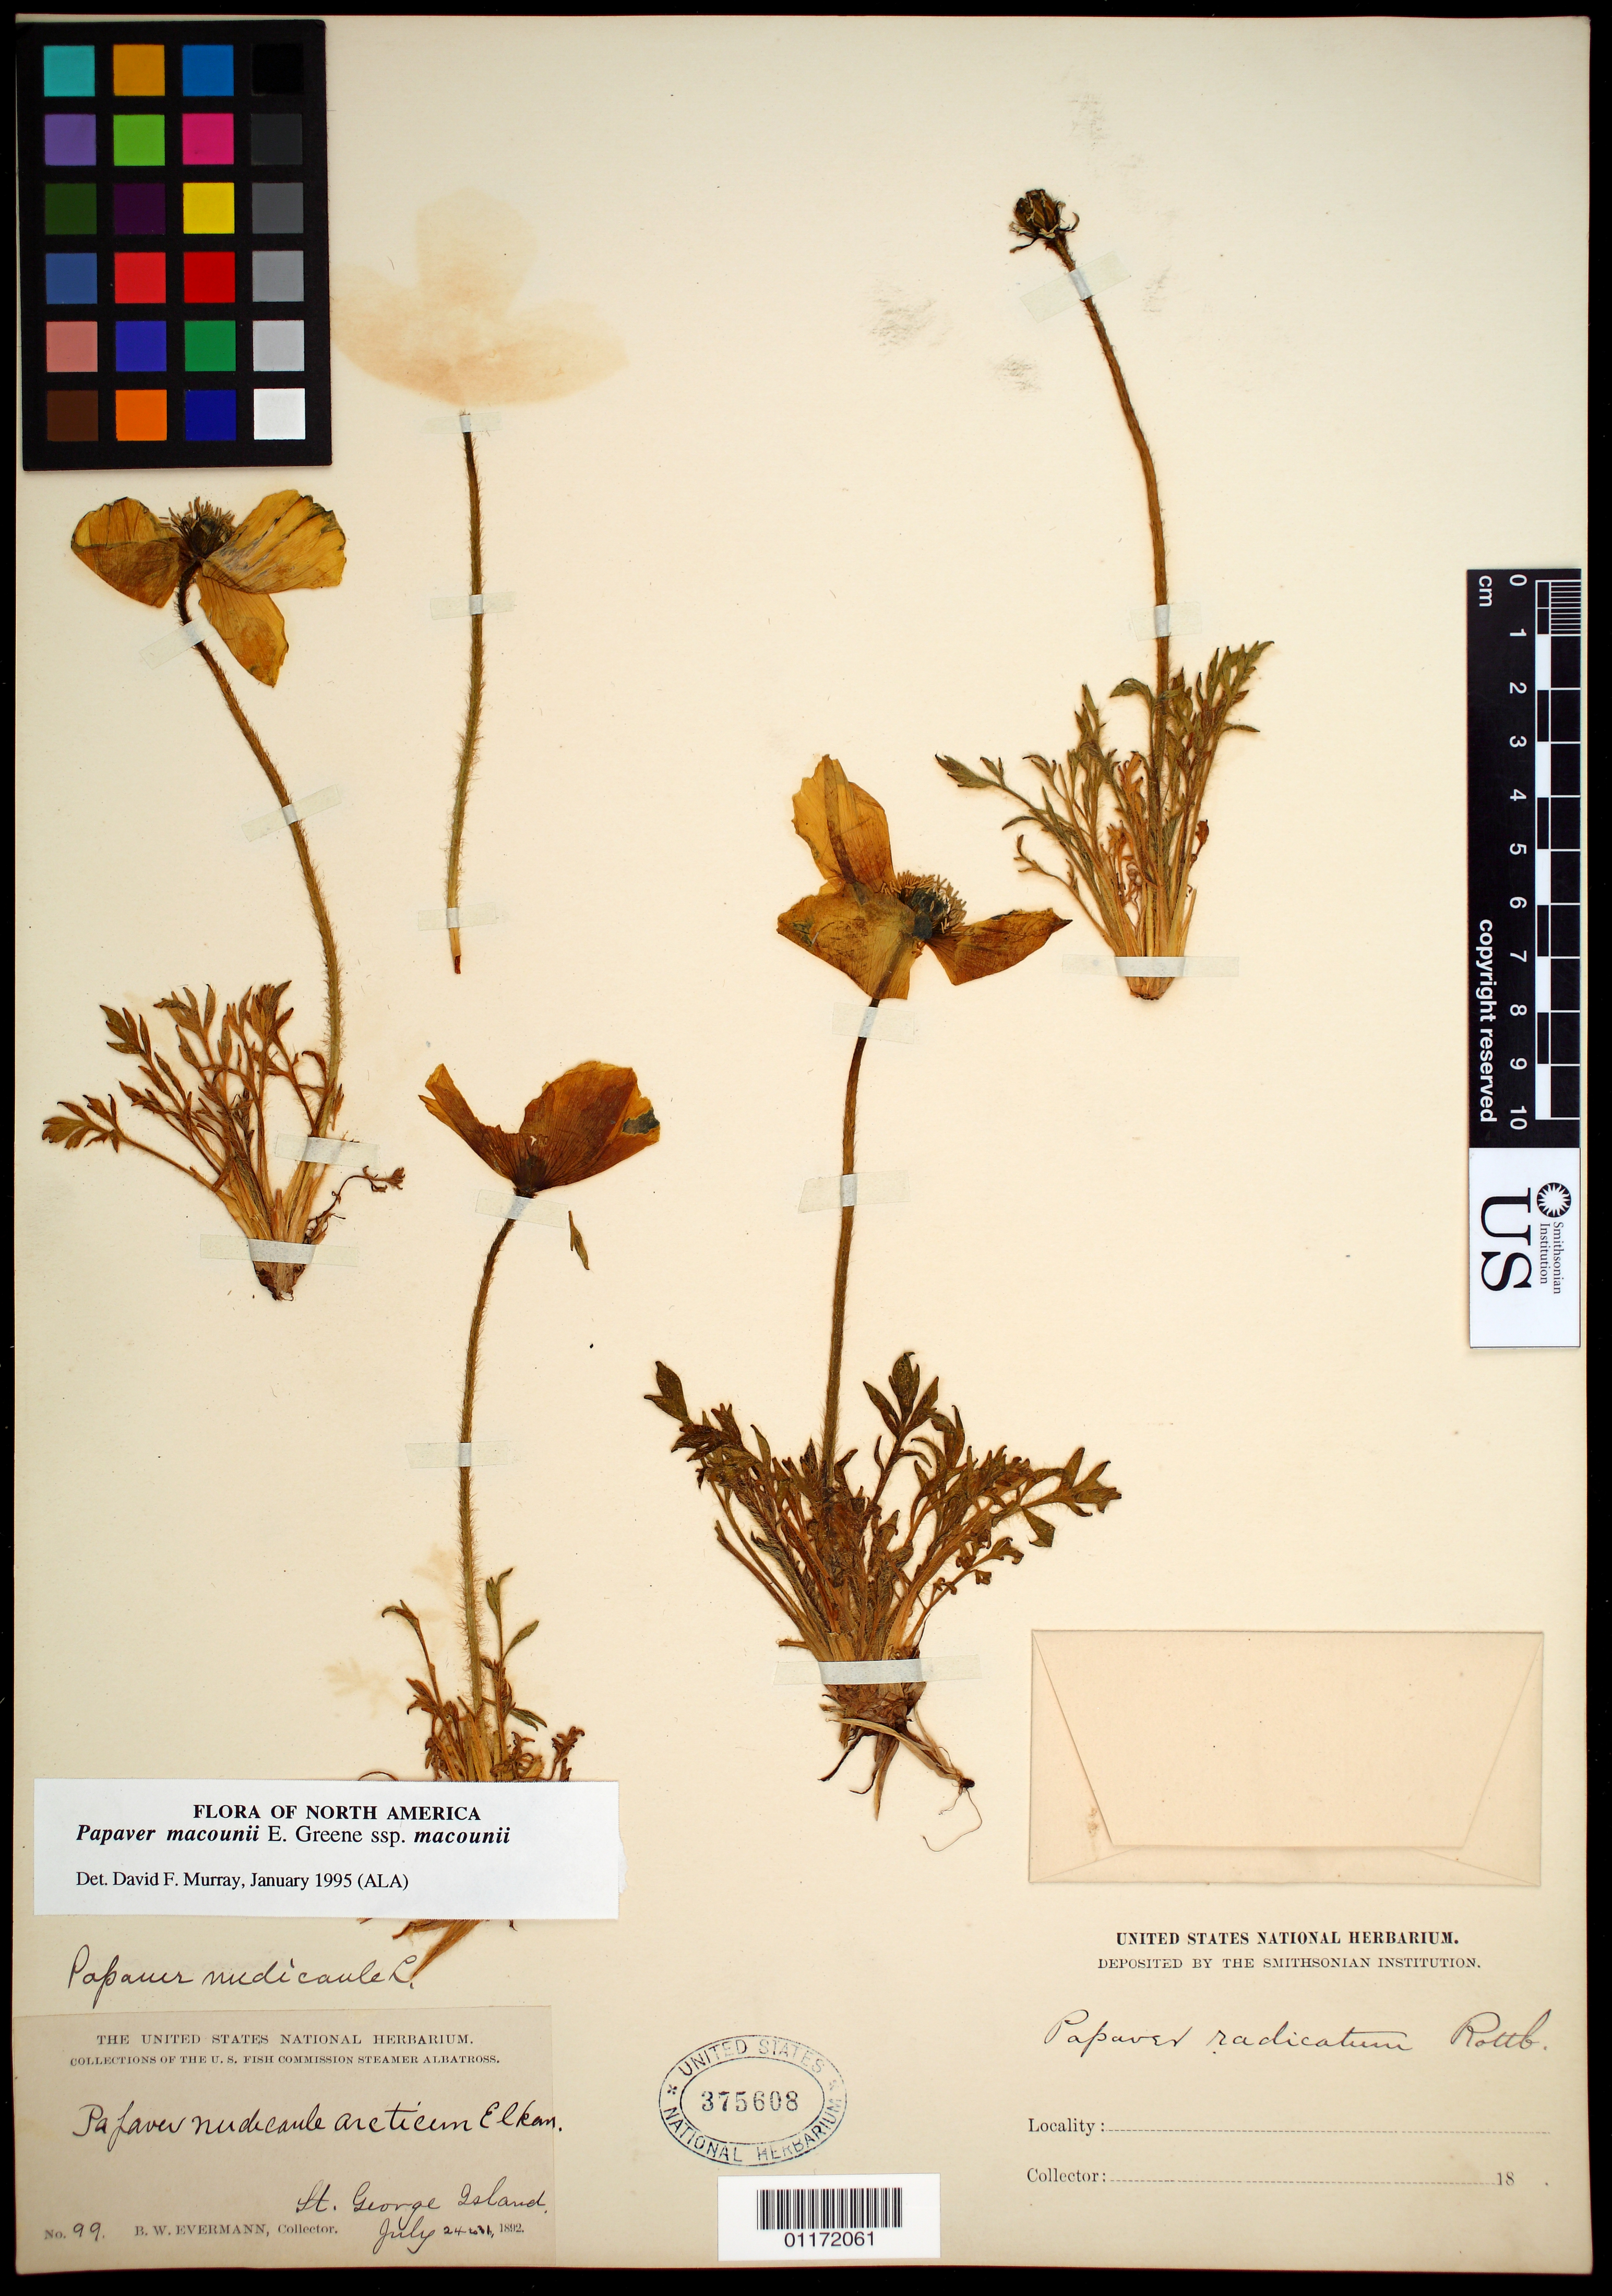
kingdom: Plantae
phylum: Tracheophyta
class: Magnoliopsida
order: Ranunculales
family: Papaveraceae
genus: Papaver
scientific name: Papaver macounii subsp. macounii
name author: Greene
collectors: B. W. Evermann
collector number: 99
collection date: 1892-07-24/1892-07-31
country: United States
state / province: Alaska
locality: St. George Island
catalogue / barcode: US 375608